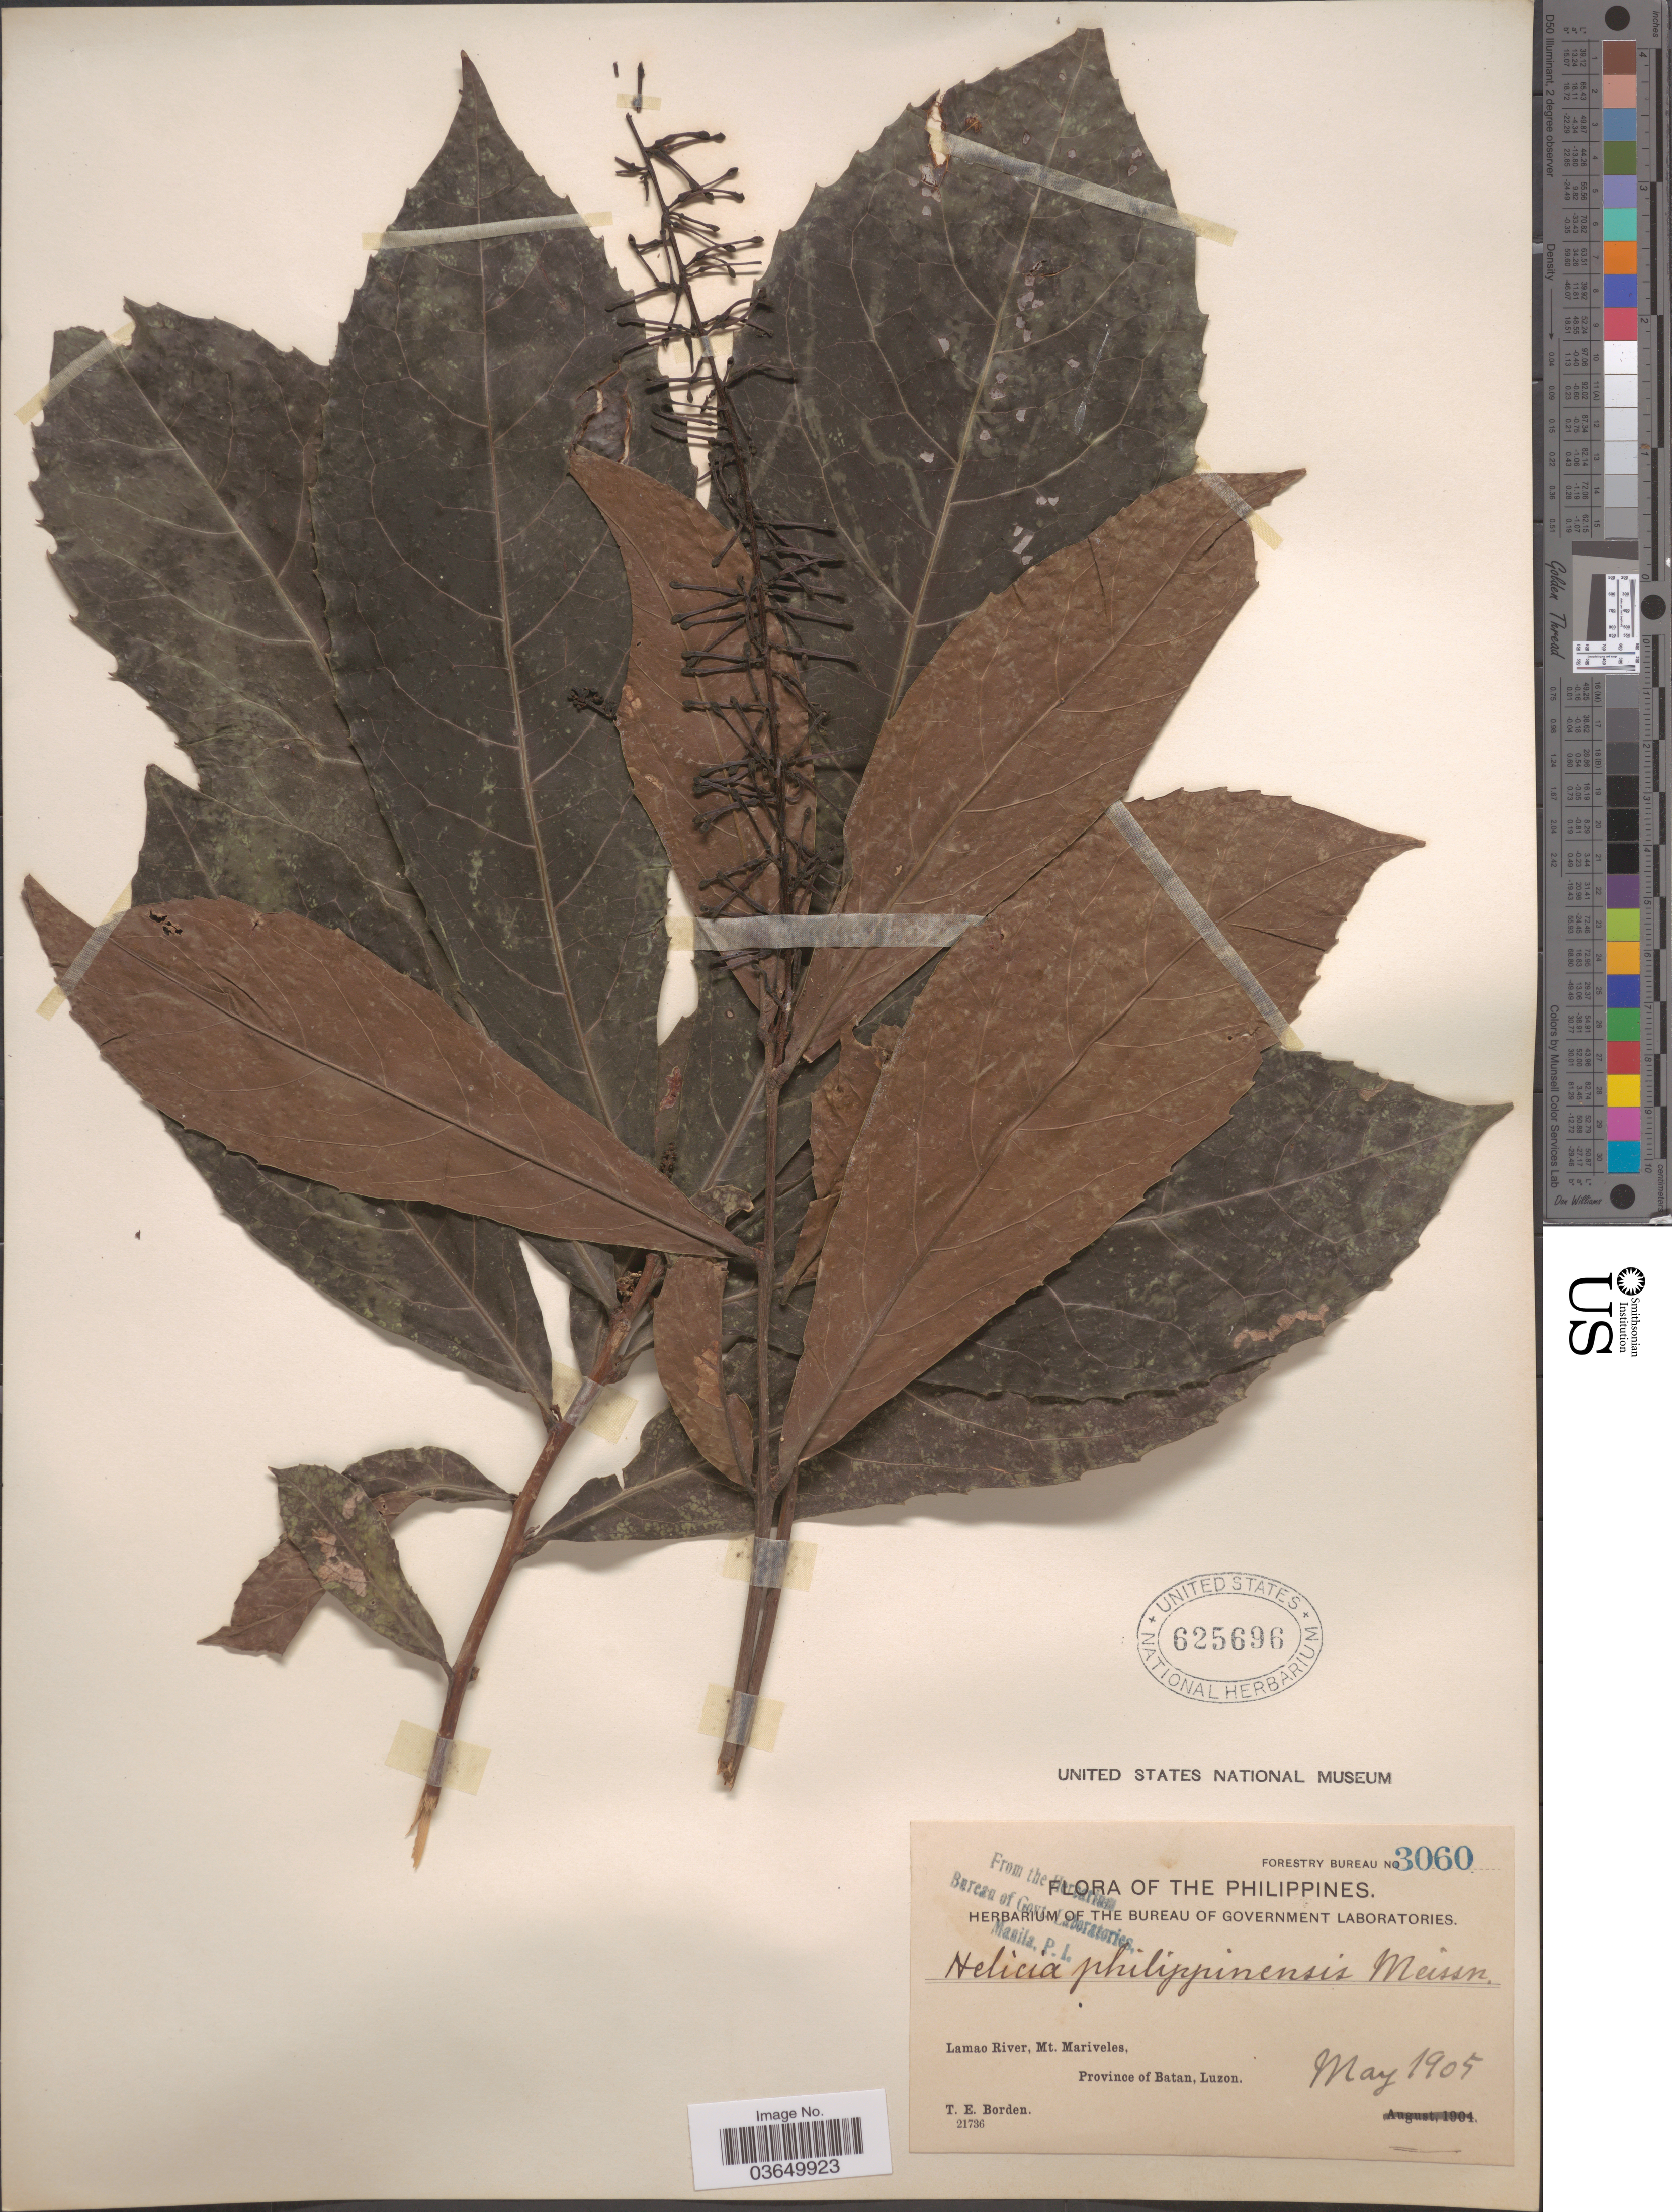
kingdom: Plantae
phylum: Tracheophyta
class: Magnoliopsida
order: Proteales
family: Proteaceae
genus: Helicia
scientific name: Helicia cumingiana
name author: C. Presl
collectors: T. E. Borden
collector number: Forestry Bureau 3060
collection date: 1905-05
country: Philippines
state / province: Cagayan Valley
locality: Lamao River, Mt. Mariveles, Province of Batan, Luzon.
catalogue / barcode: US 625696